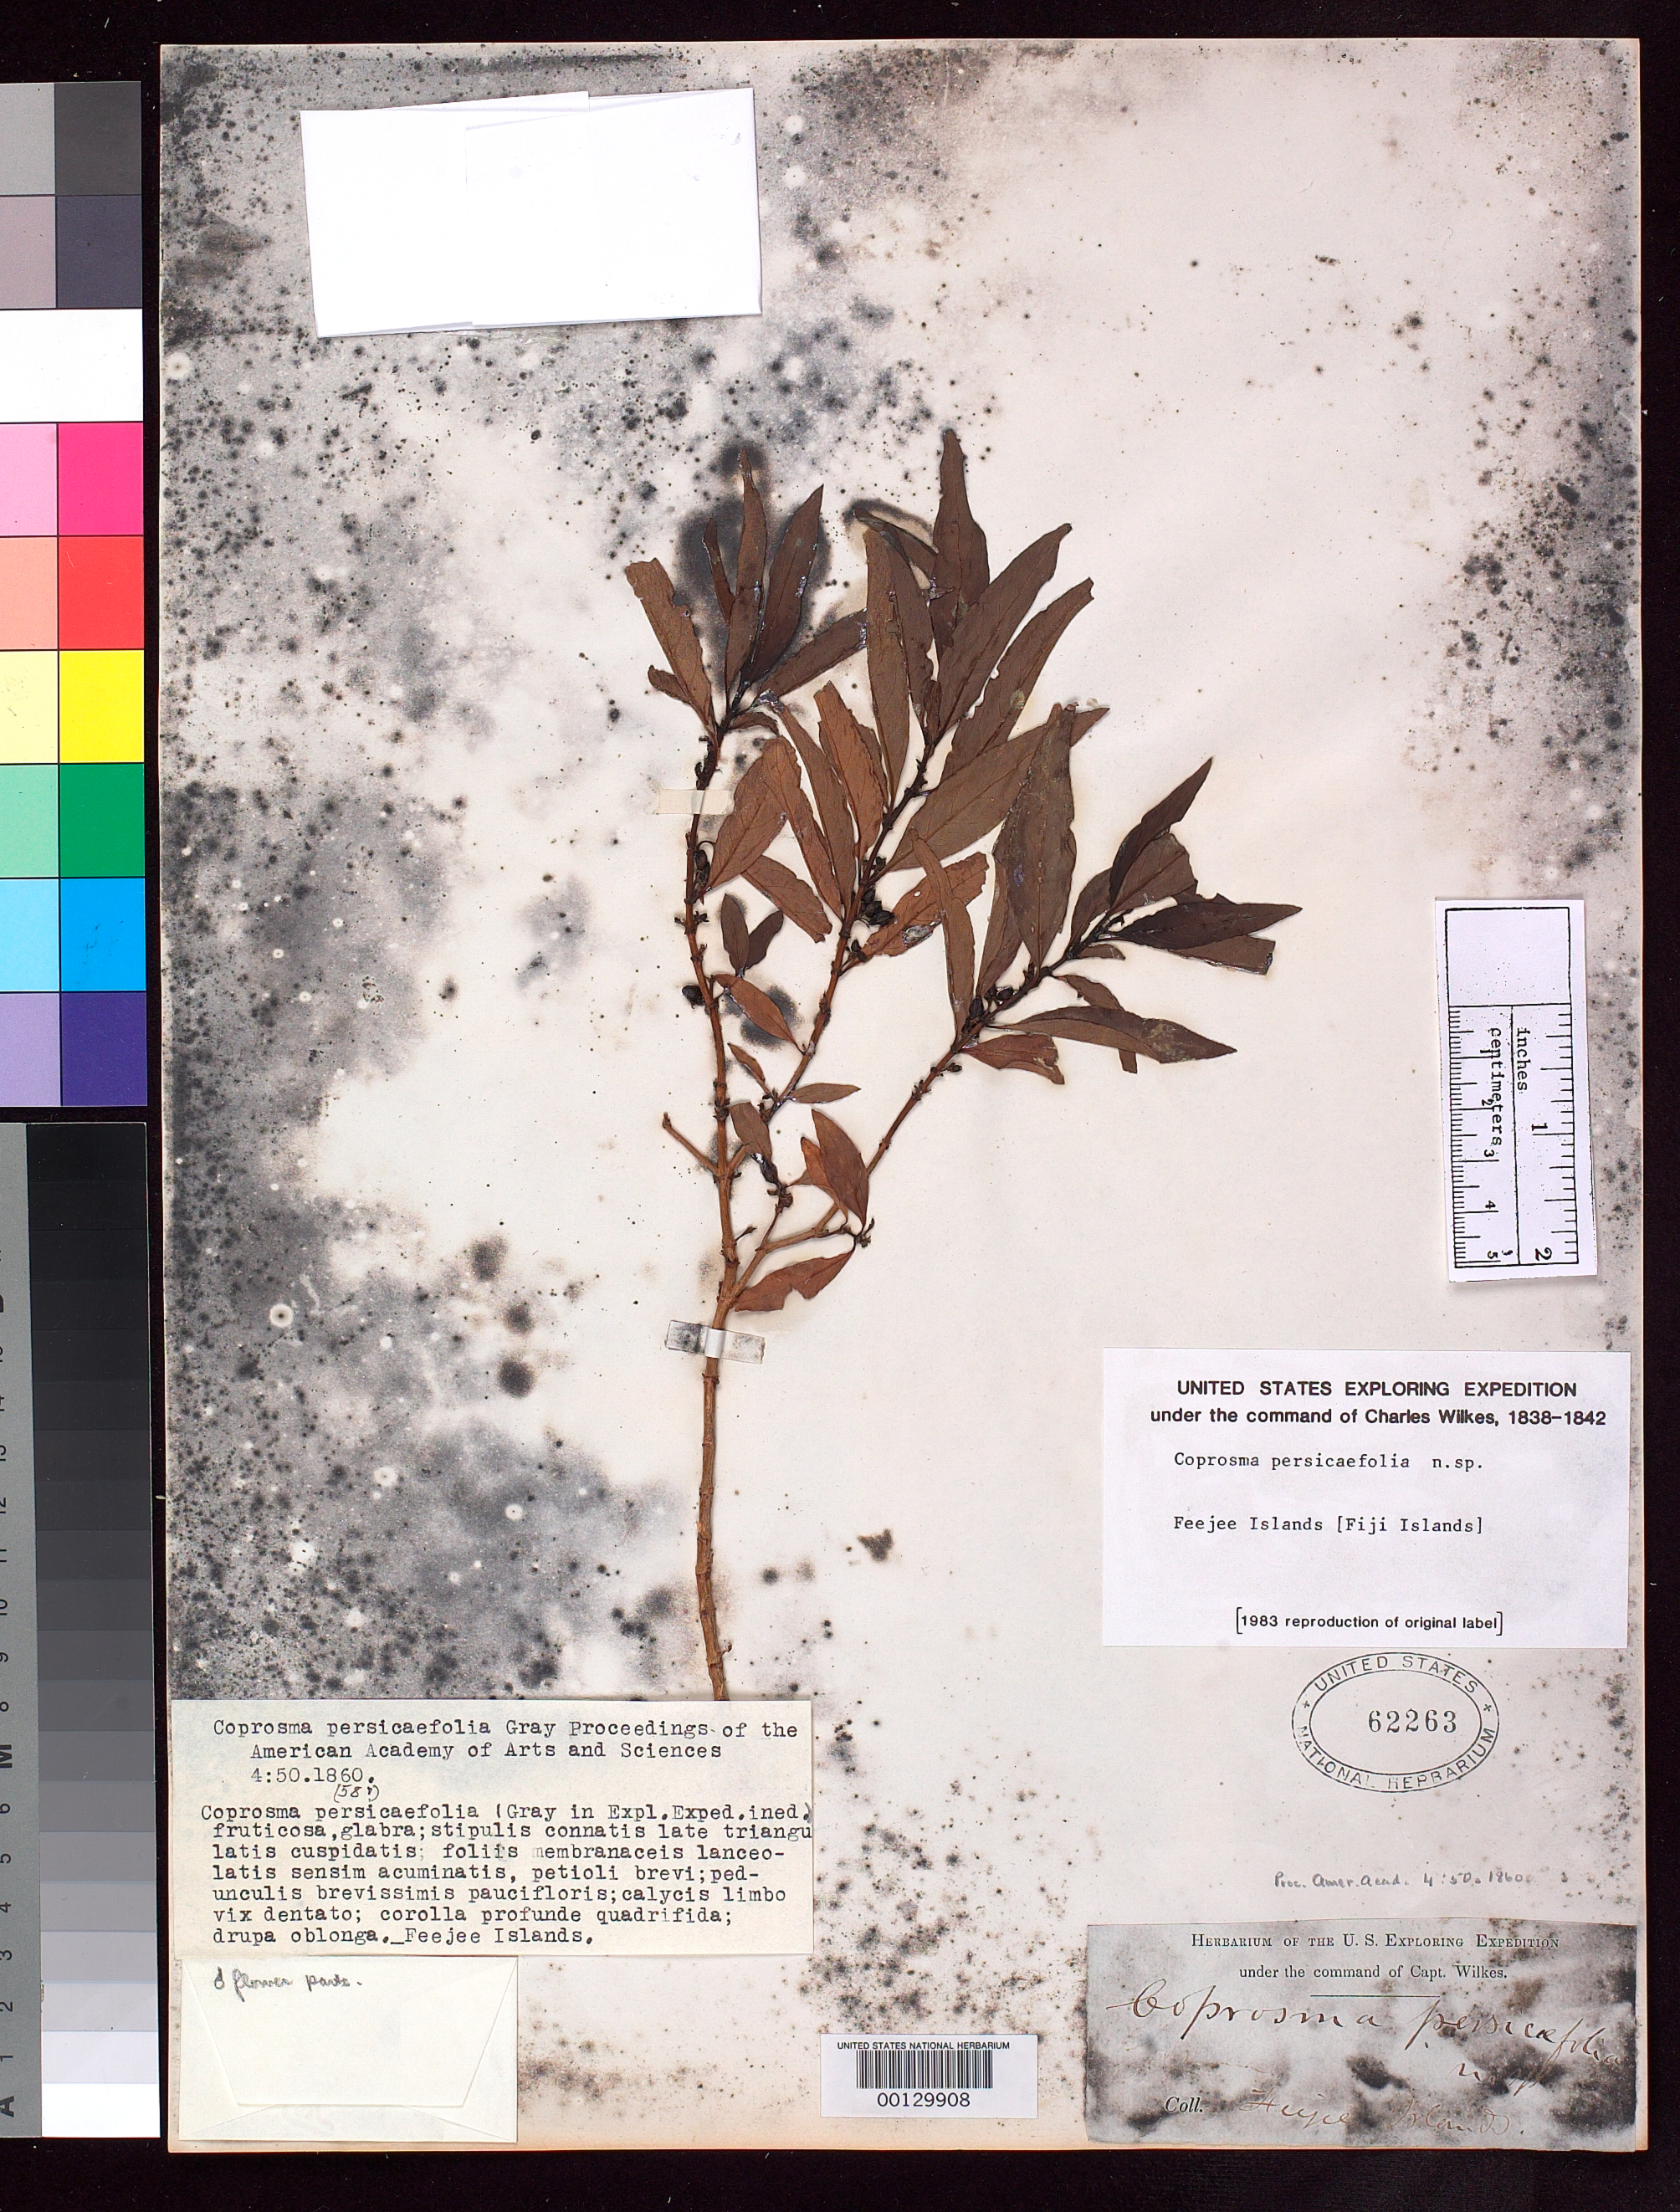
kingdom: Plantae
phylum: Tracheophyta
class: Magnoliopsida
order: Gentianales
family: Rubiaceae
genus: Coprosma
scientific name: Coprosma persicifolia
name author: A. Gray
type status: Type Collection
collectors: Wilkes Explor. Exped.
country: Fiji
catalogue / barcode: US 62263